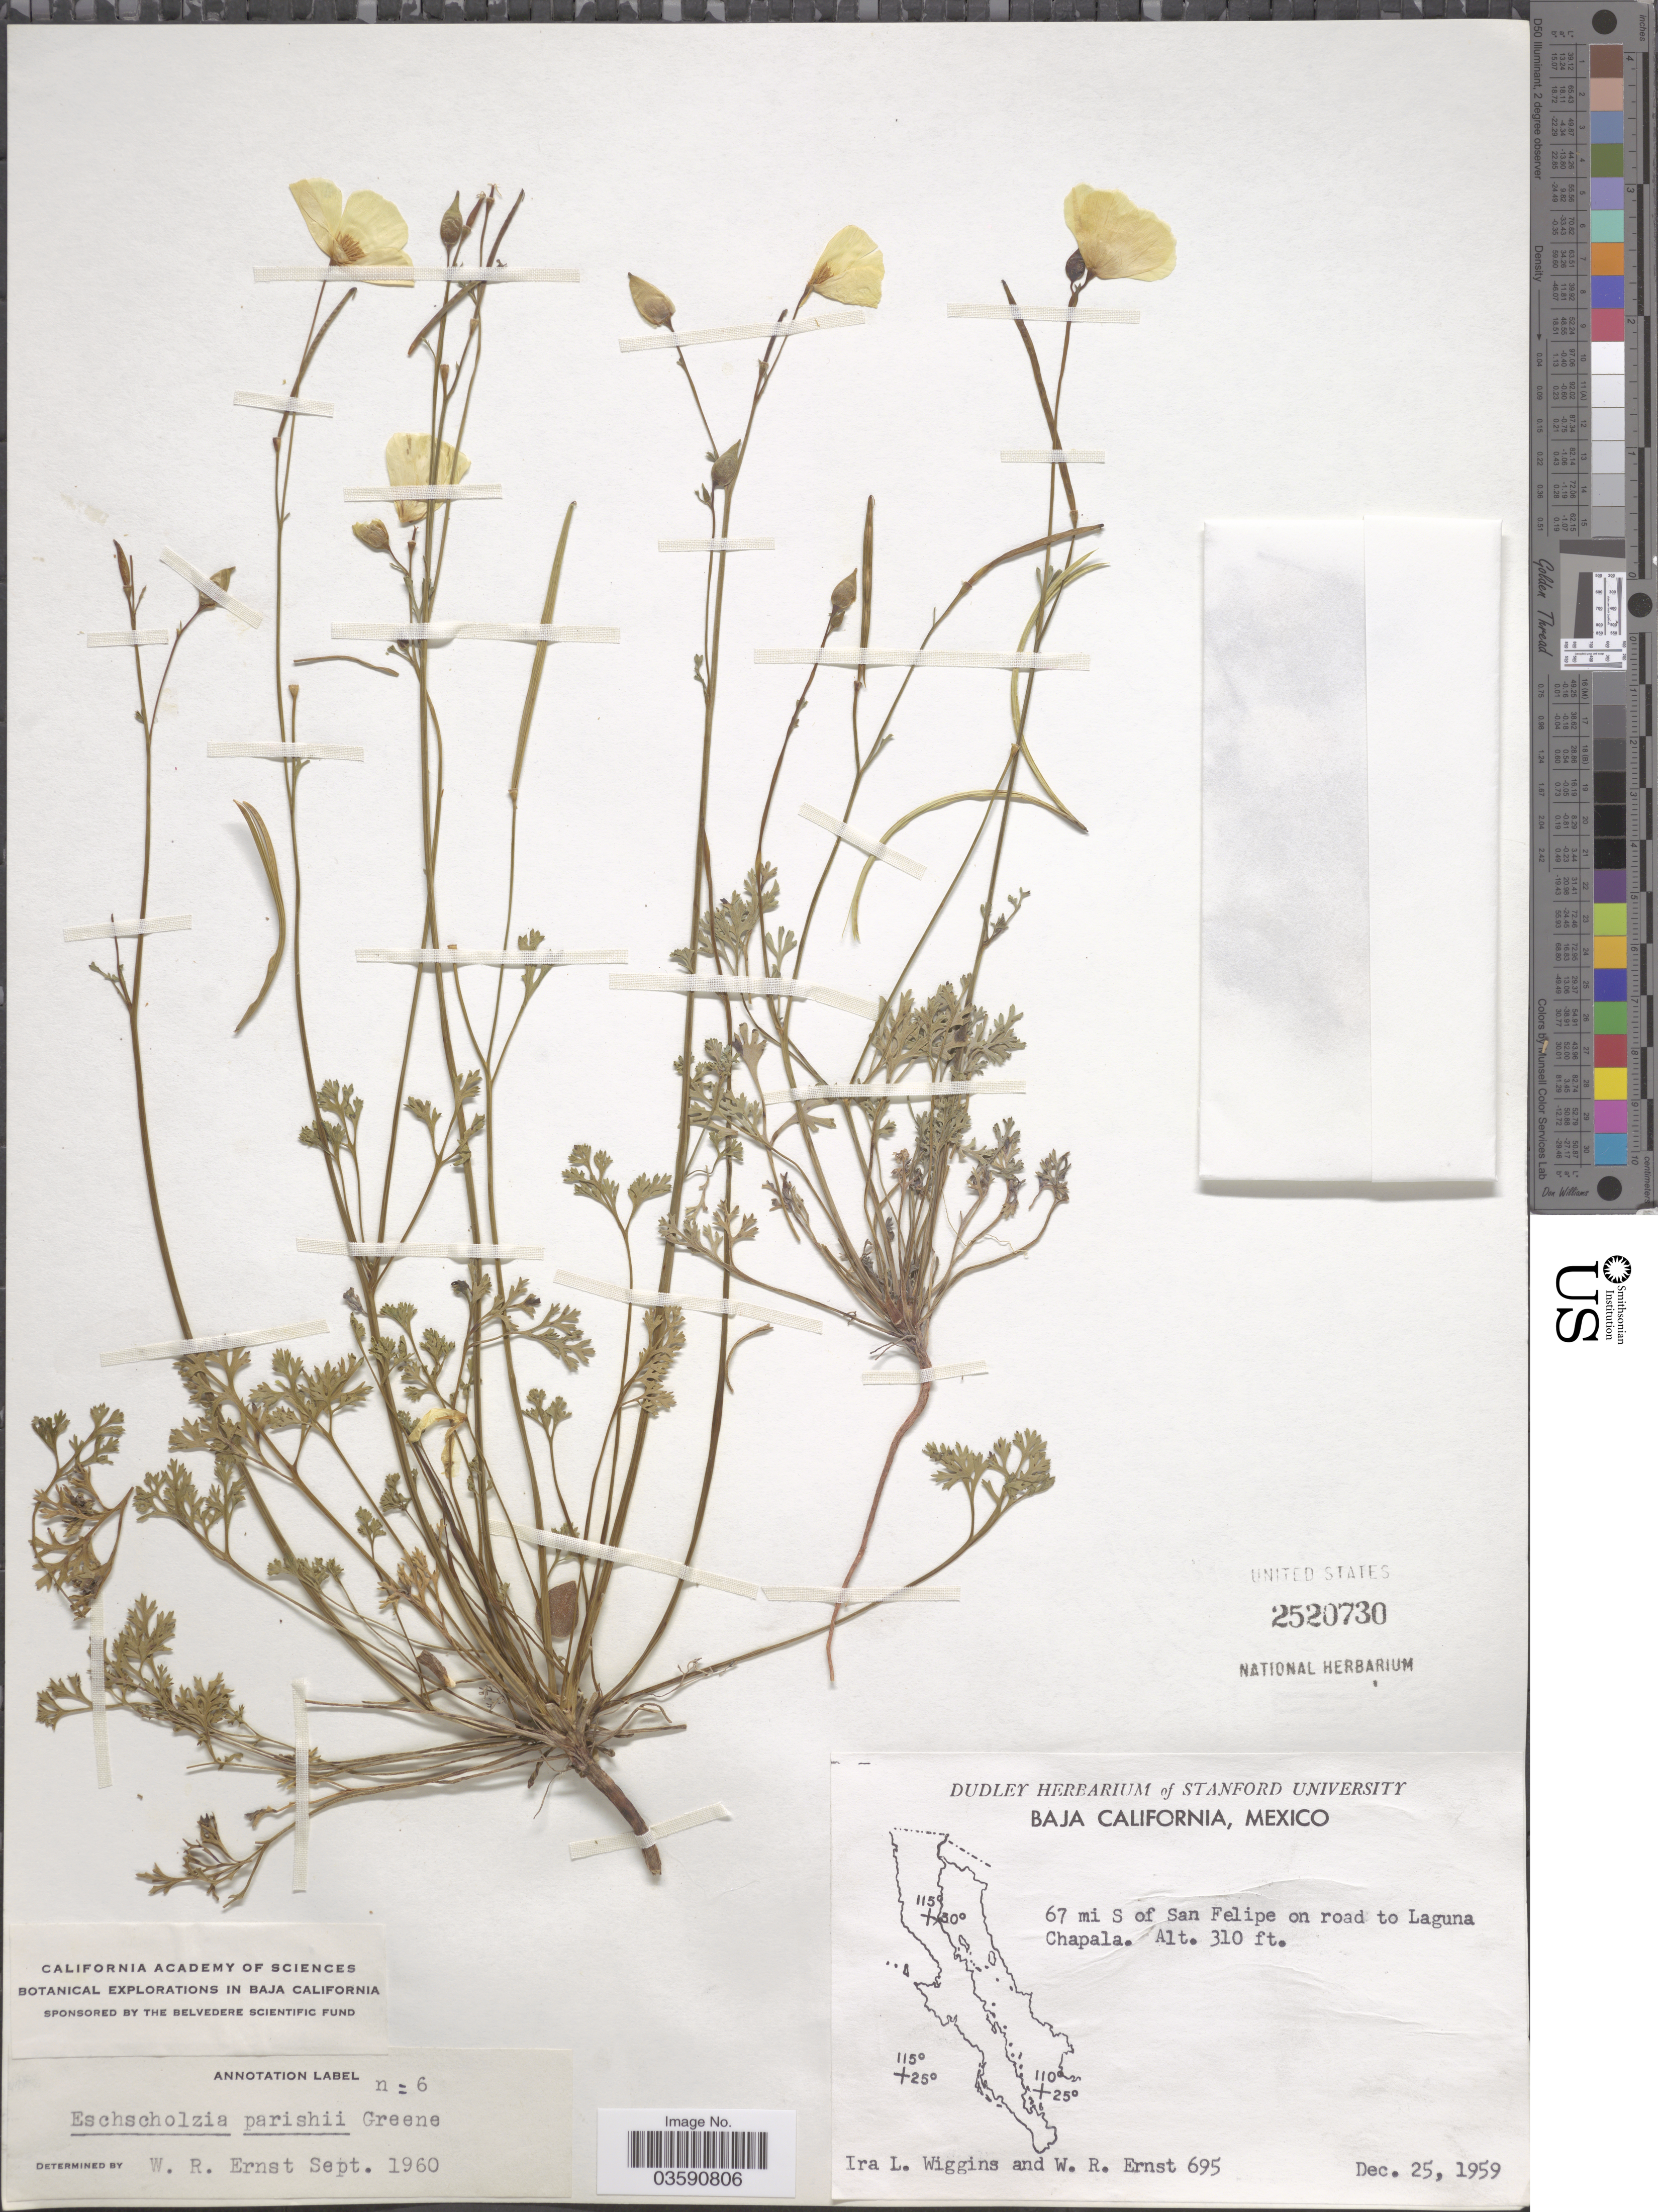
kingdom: Plantae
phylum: Tracheophyta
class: Magnoliopsida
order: Ranunculales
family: Papaveraceae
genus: Eschscholzia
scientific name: Eschscholzia parishii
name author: Greene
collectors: I. L. Wiggins & W. R. Ernst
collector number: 695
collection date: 1959-12-25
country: Mexico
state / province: Baja California Norte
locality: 67 mi S of San Felipe on road to Laguna Chapala.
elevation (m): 94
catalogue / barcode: US 2520730